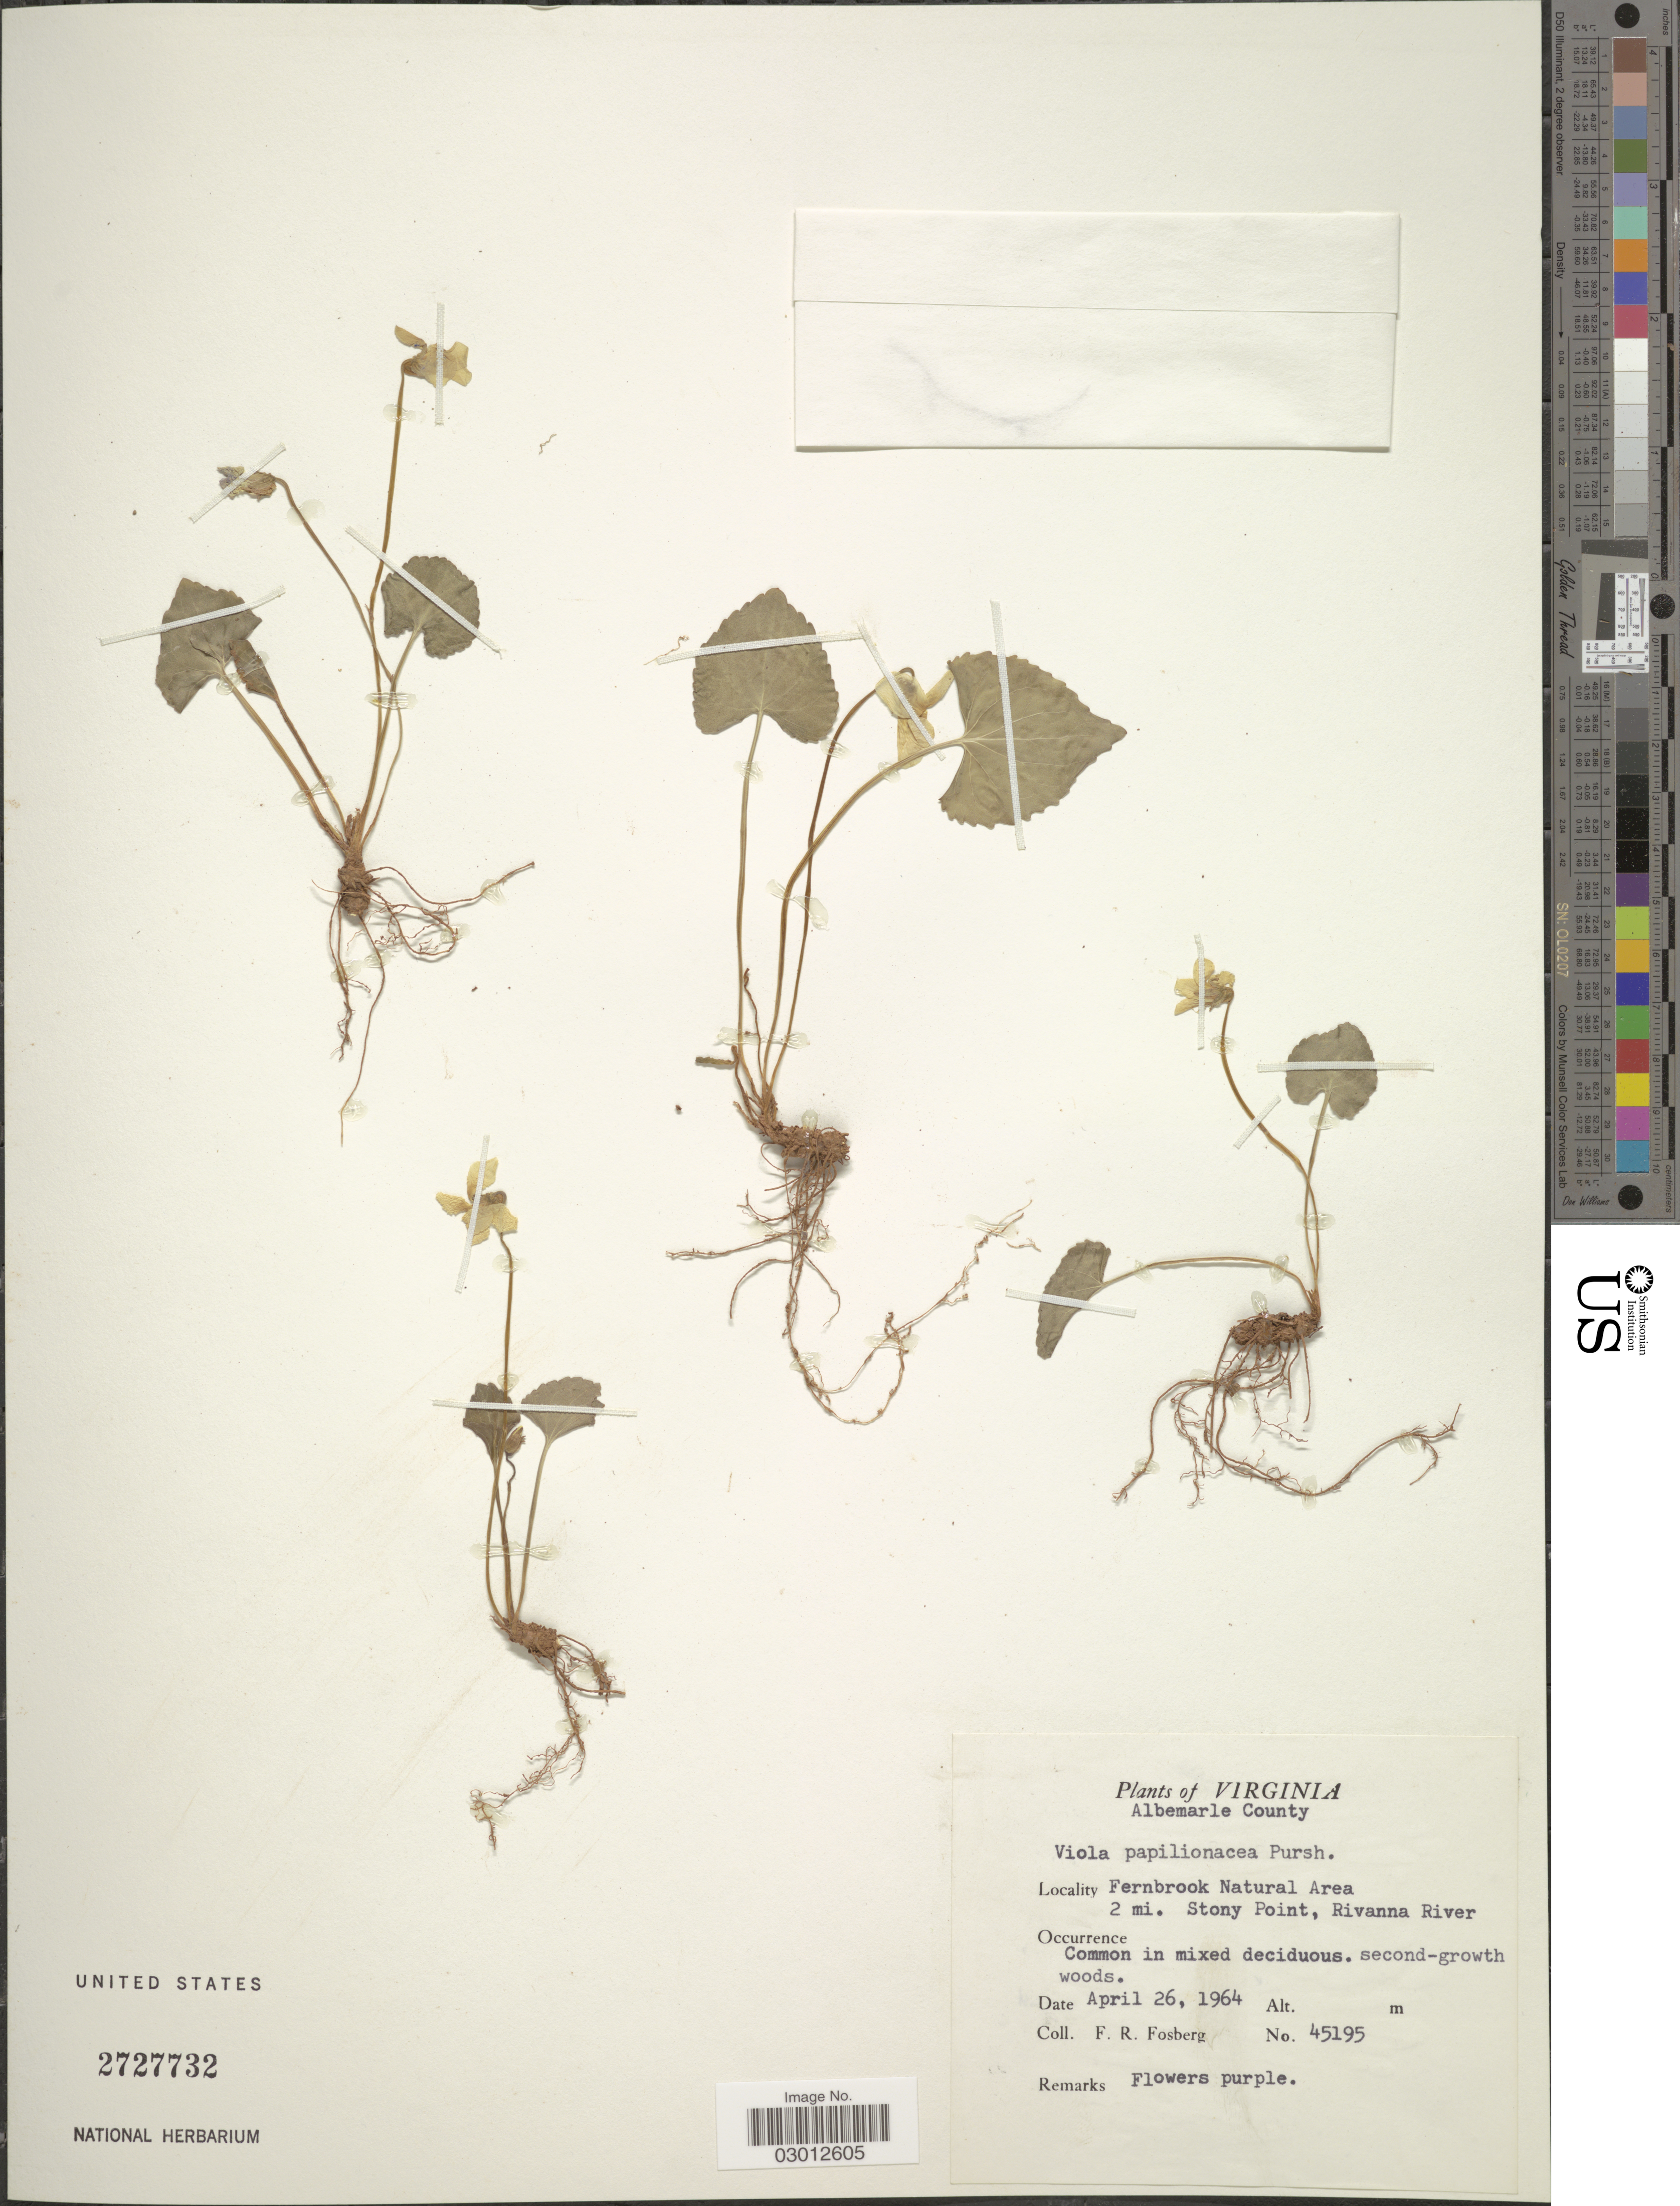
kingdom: Plantae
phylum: Tracheophyta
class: Magnoliopsida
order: Malpighiales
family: Violaceae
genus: Viola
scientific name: Viola papilionacea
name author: Pursh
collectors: F. R. Fosberg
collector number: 45195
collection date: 1964-04-26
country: United States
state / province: Virginia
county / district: Albemarle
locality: Albemarle County, Fernbrook Natural Area 2 mi. Stony Point, Rivanna River.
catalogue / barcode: US 2727732